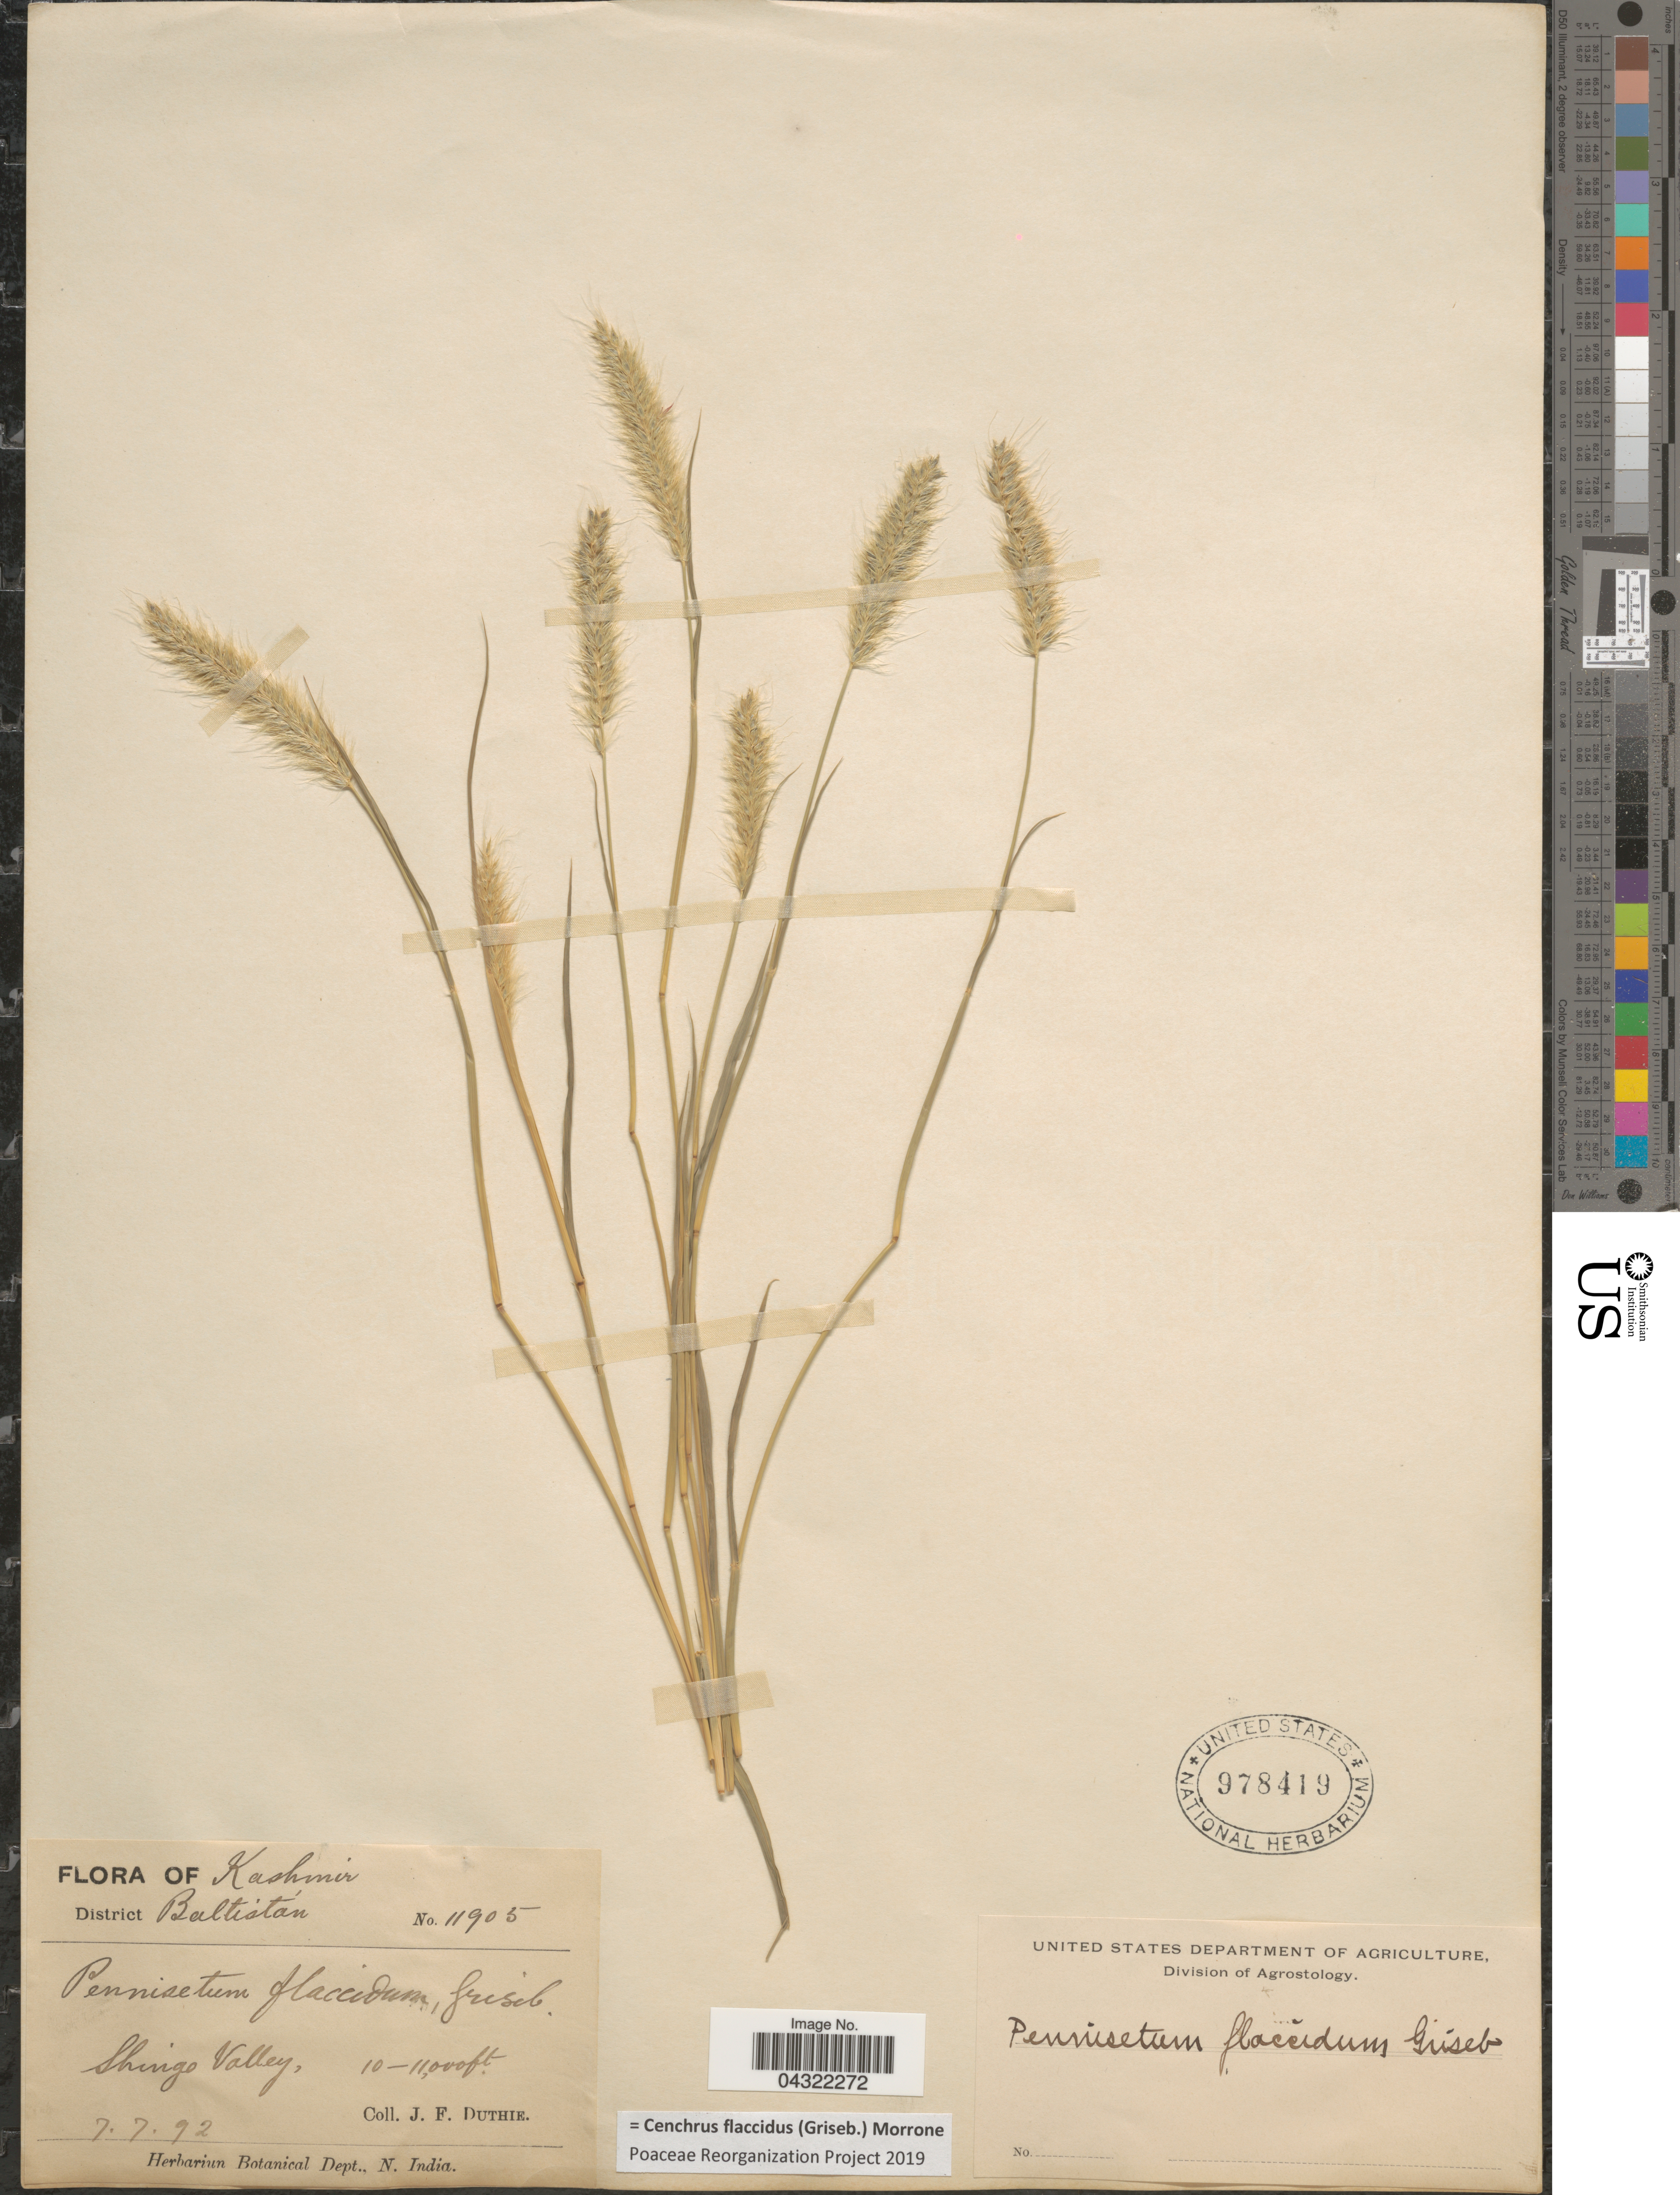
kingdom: Plantae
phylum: Tracheophyta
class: Liliopsida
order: Poales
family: Poaceae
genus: Cenchrus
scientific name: Cenchrus flaccidus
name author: (Griseb.) Morrone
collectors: J. F. Duthie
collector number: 11905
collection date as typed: Transcribed d/m/y: 7/7/92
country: India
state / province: Jammu and Kashmir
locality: Kashmir. District Baltistan. Shingo Valley.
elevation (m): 3048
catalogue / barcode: US 978419